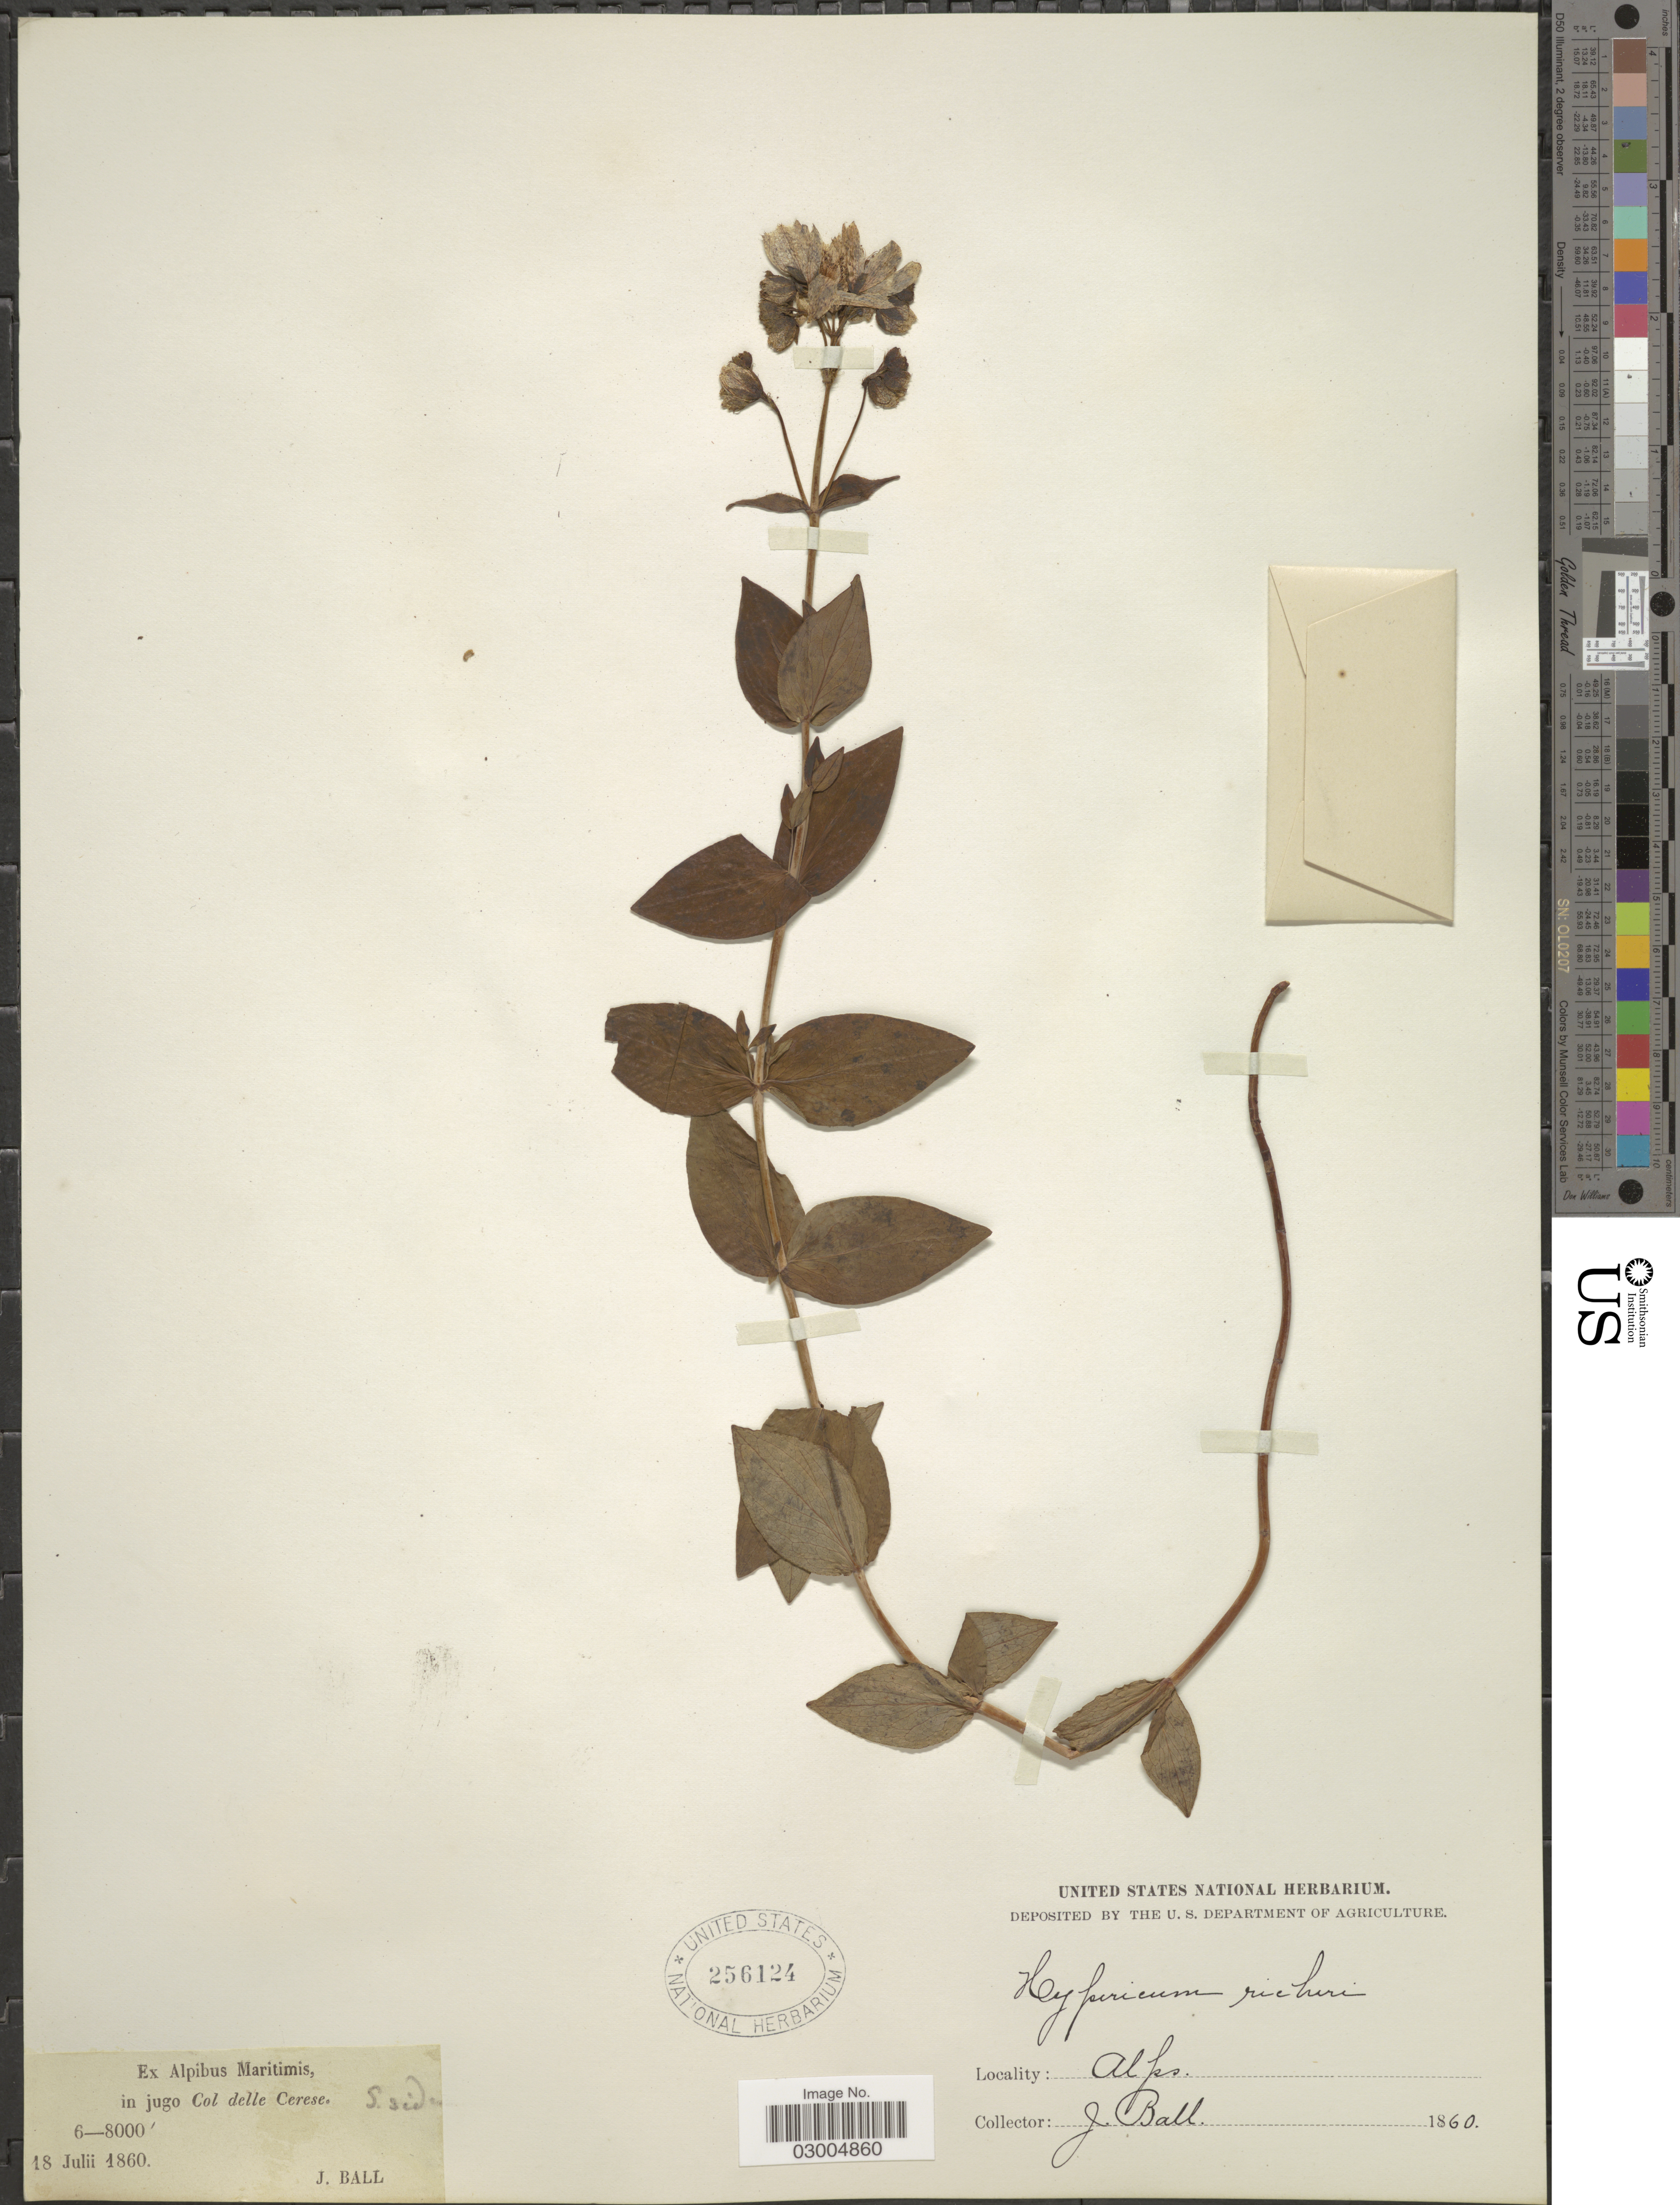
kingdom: Plantae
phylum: Tracheophyta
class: Magnoliopsida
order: Malpighiales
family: Hypericaceae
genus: Hypericum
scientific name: Hypericum richeri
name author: Vill.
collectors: J. Ball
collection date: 1860-07-18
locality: Ex Alpibus Martimis, in jugo Col delle Cerese.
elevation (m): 1829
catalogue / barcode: US 256124